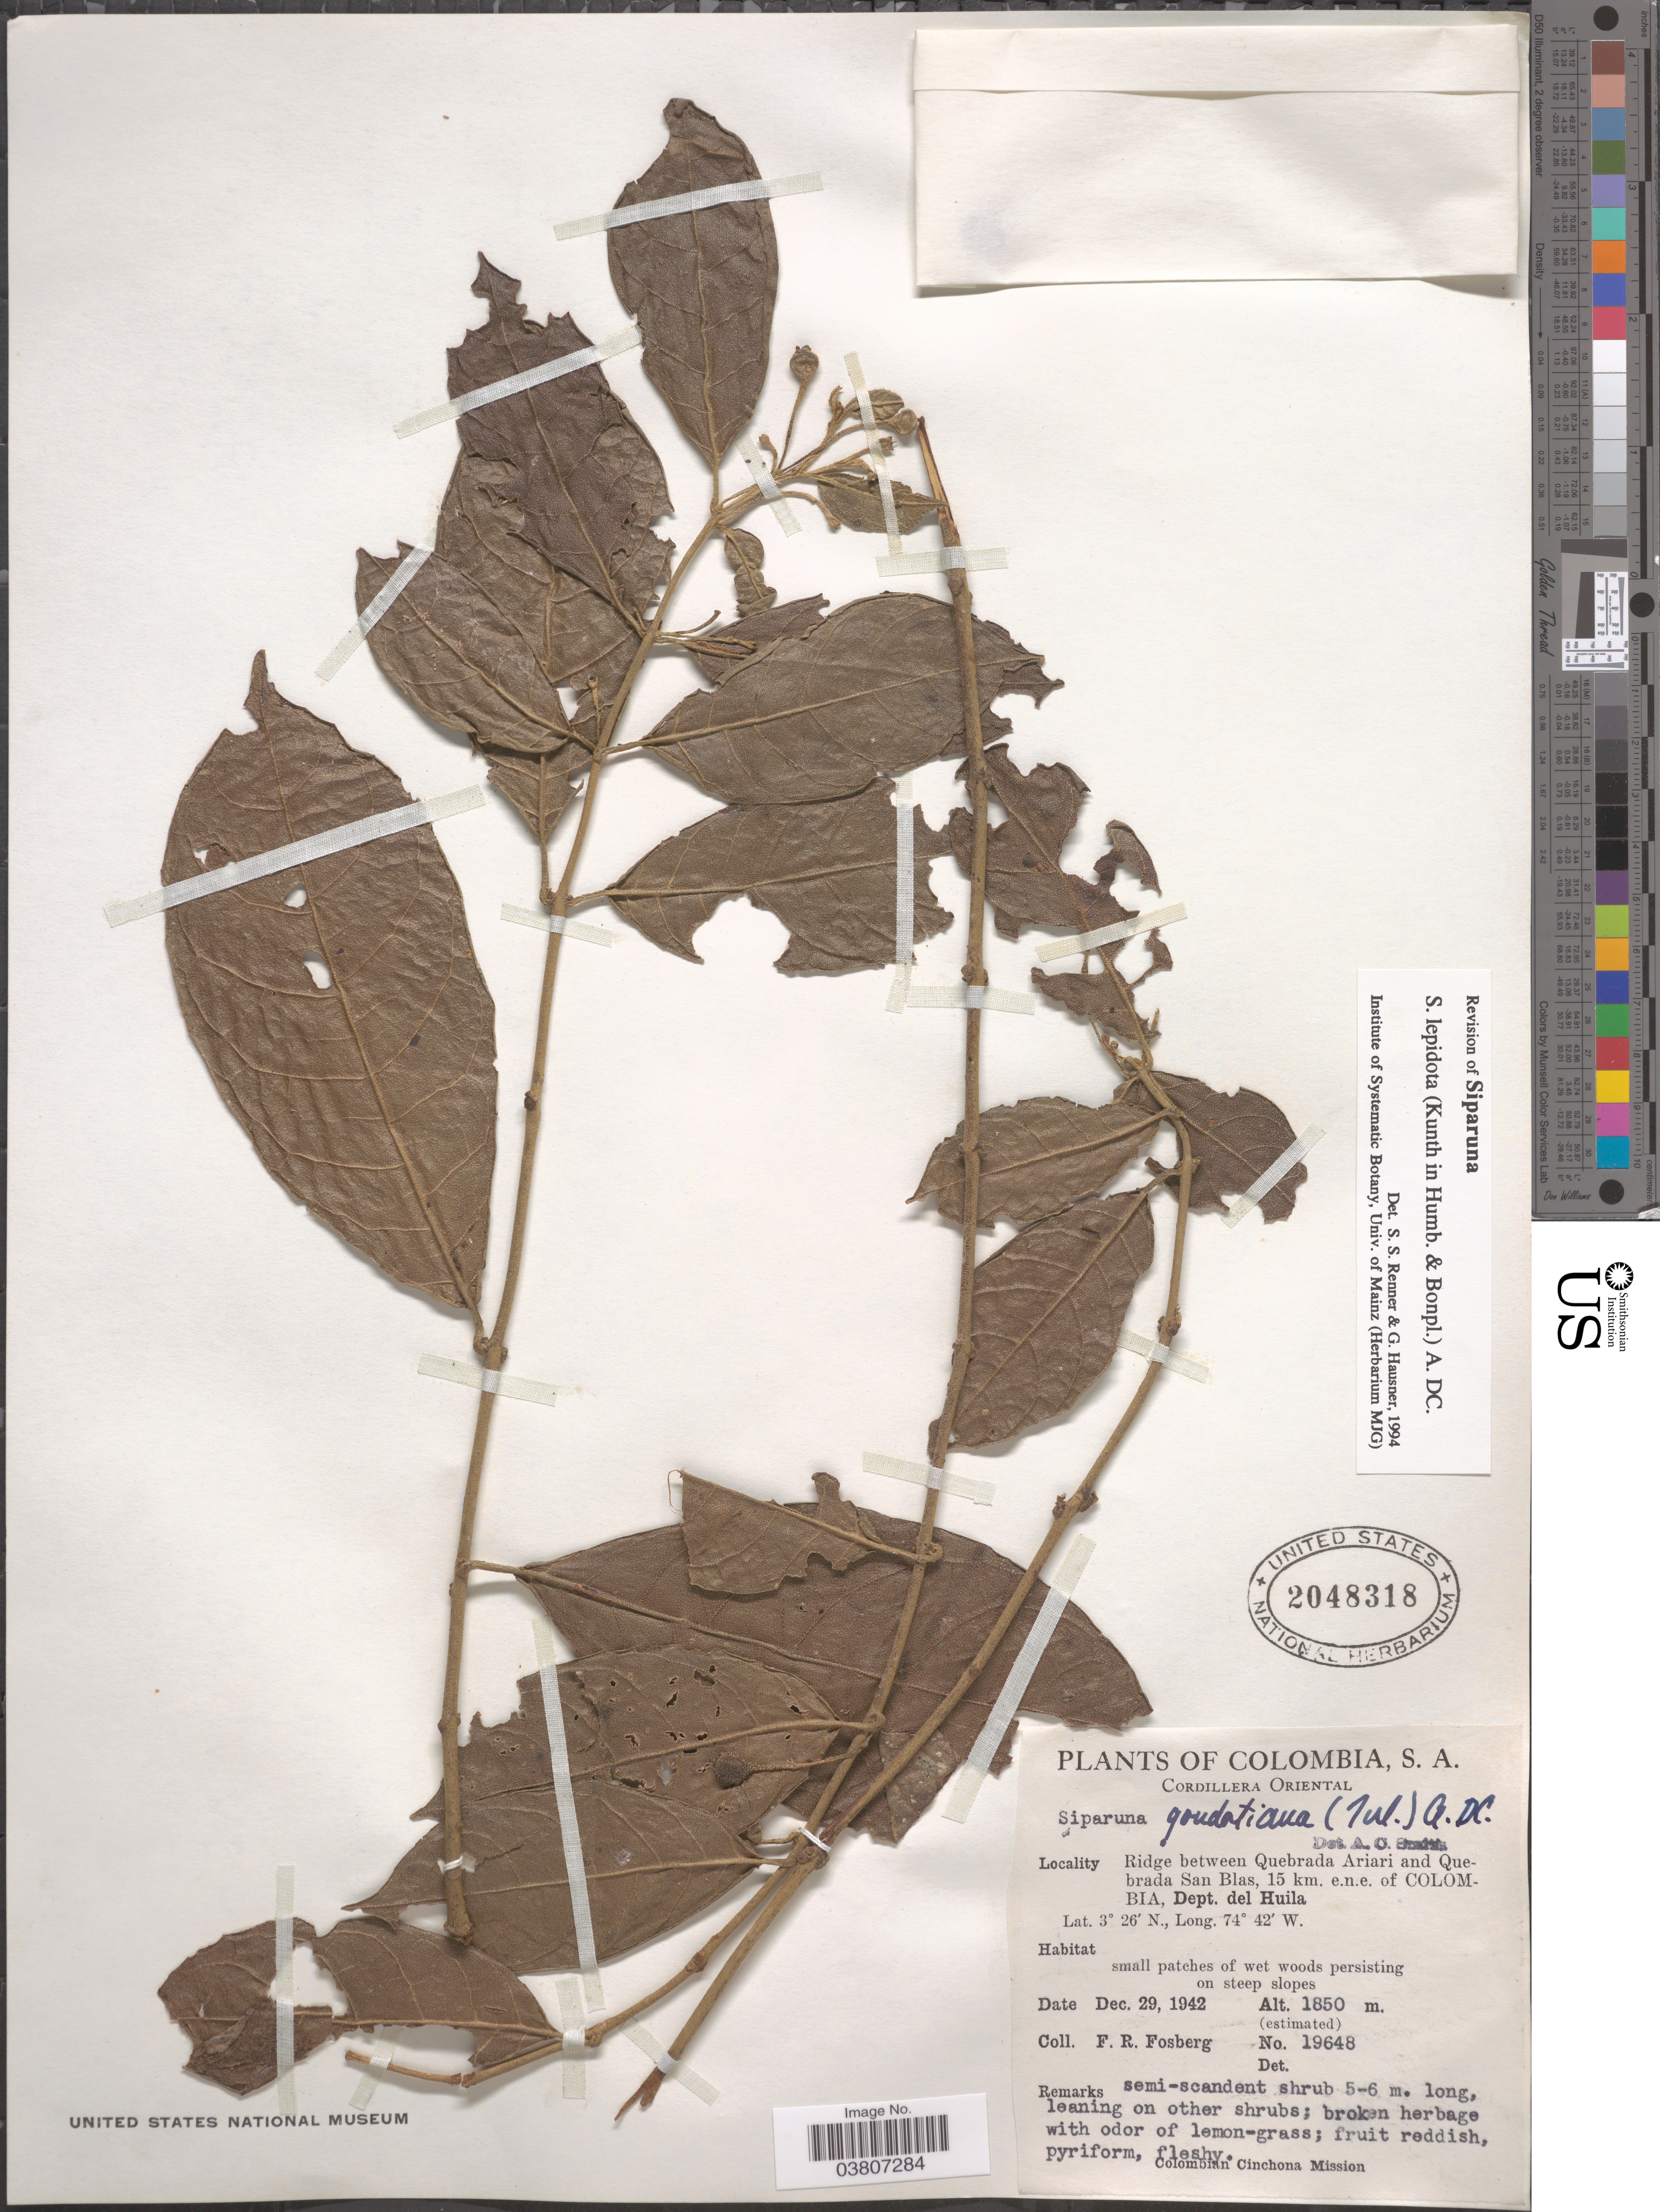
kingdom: Plantae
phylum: Tracheophyta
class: Magnoliopsida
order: Laurales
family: Siparunaceae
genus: Siparuna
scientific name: Siparuna lepidota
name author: (Kunth) A. DC.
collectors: F. R. Fosberg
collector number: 19648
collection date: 1942-12-29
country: Colombia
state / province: Huila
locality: Cordillera Oriental. Ridge between Quebrada Ariari and Quebrada San Blas, 15 km. e.n.e. of Colombia, Dept. del Huila.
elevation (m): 1850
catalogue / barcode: US 2048318